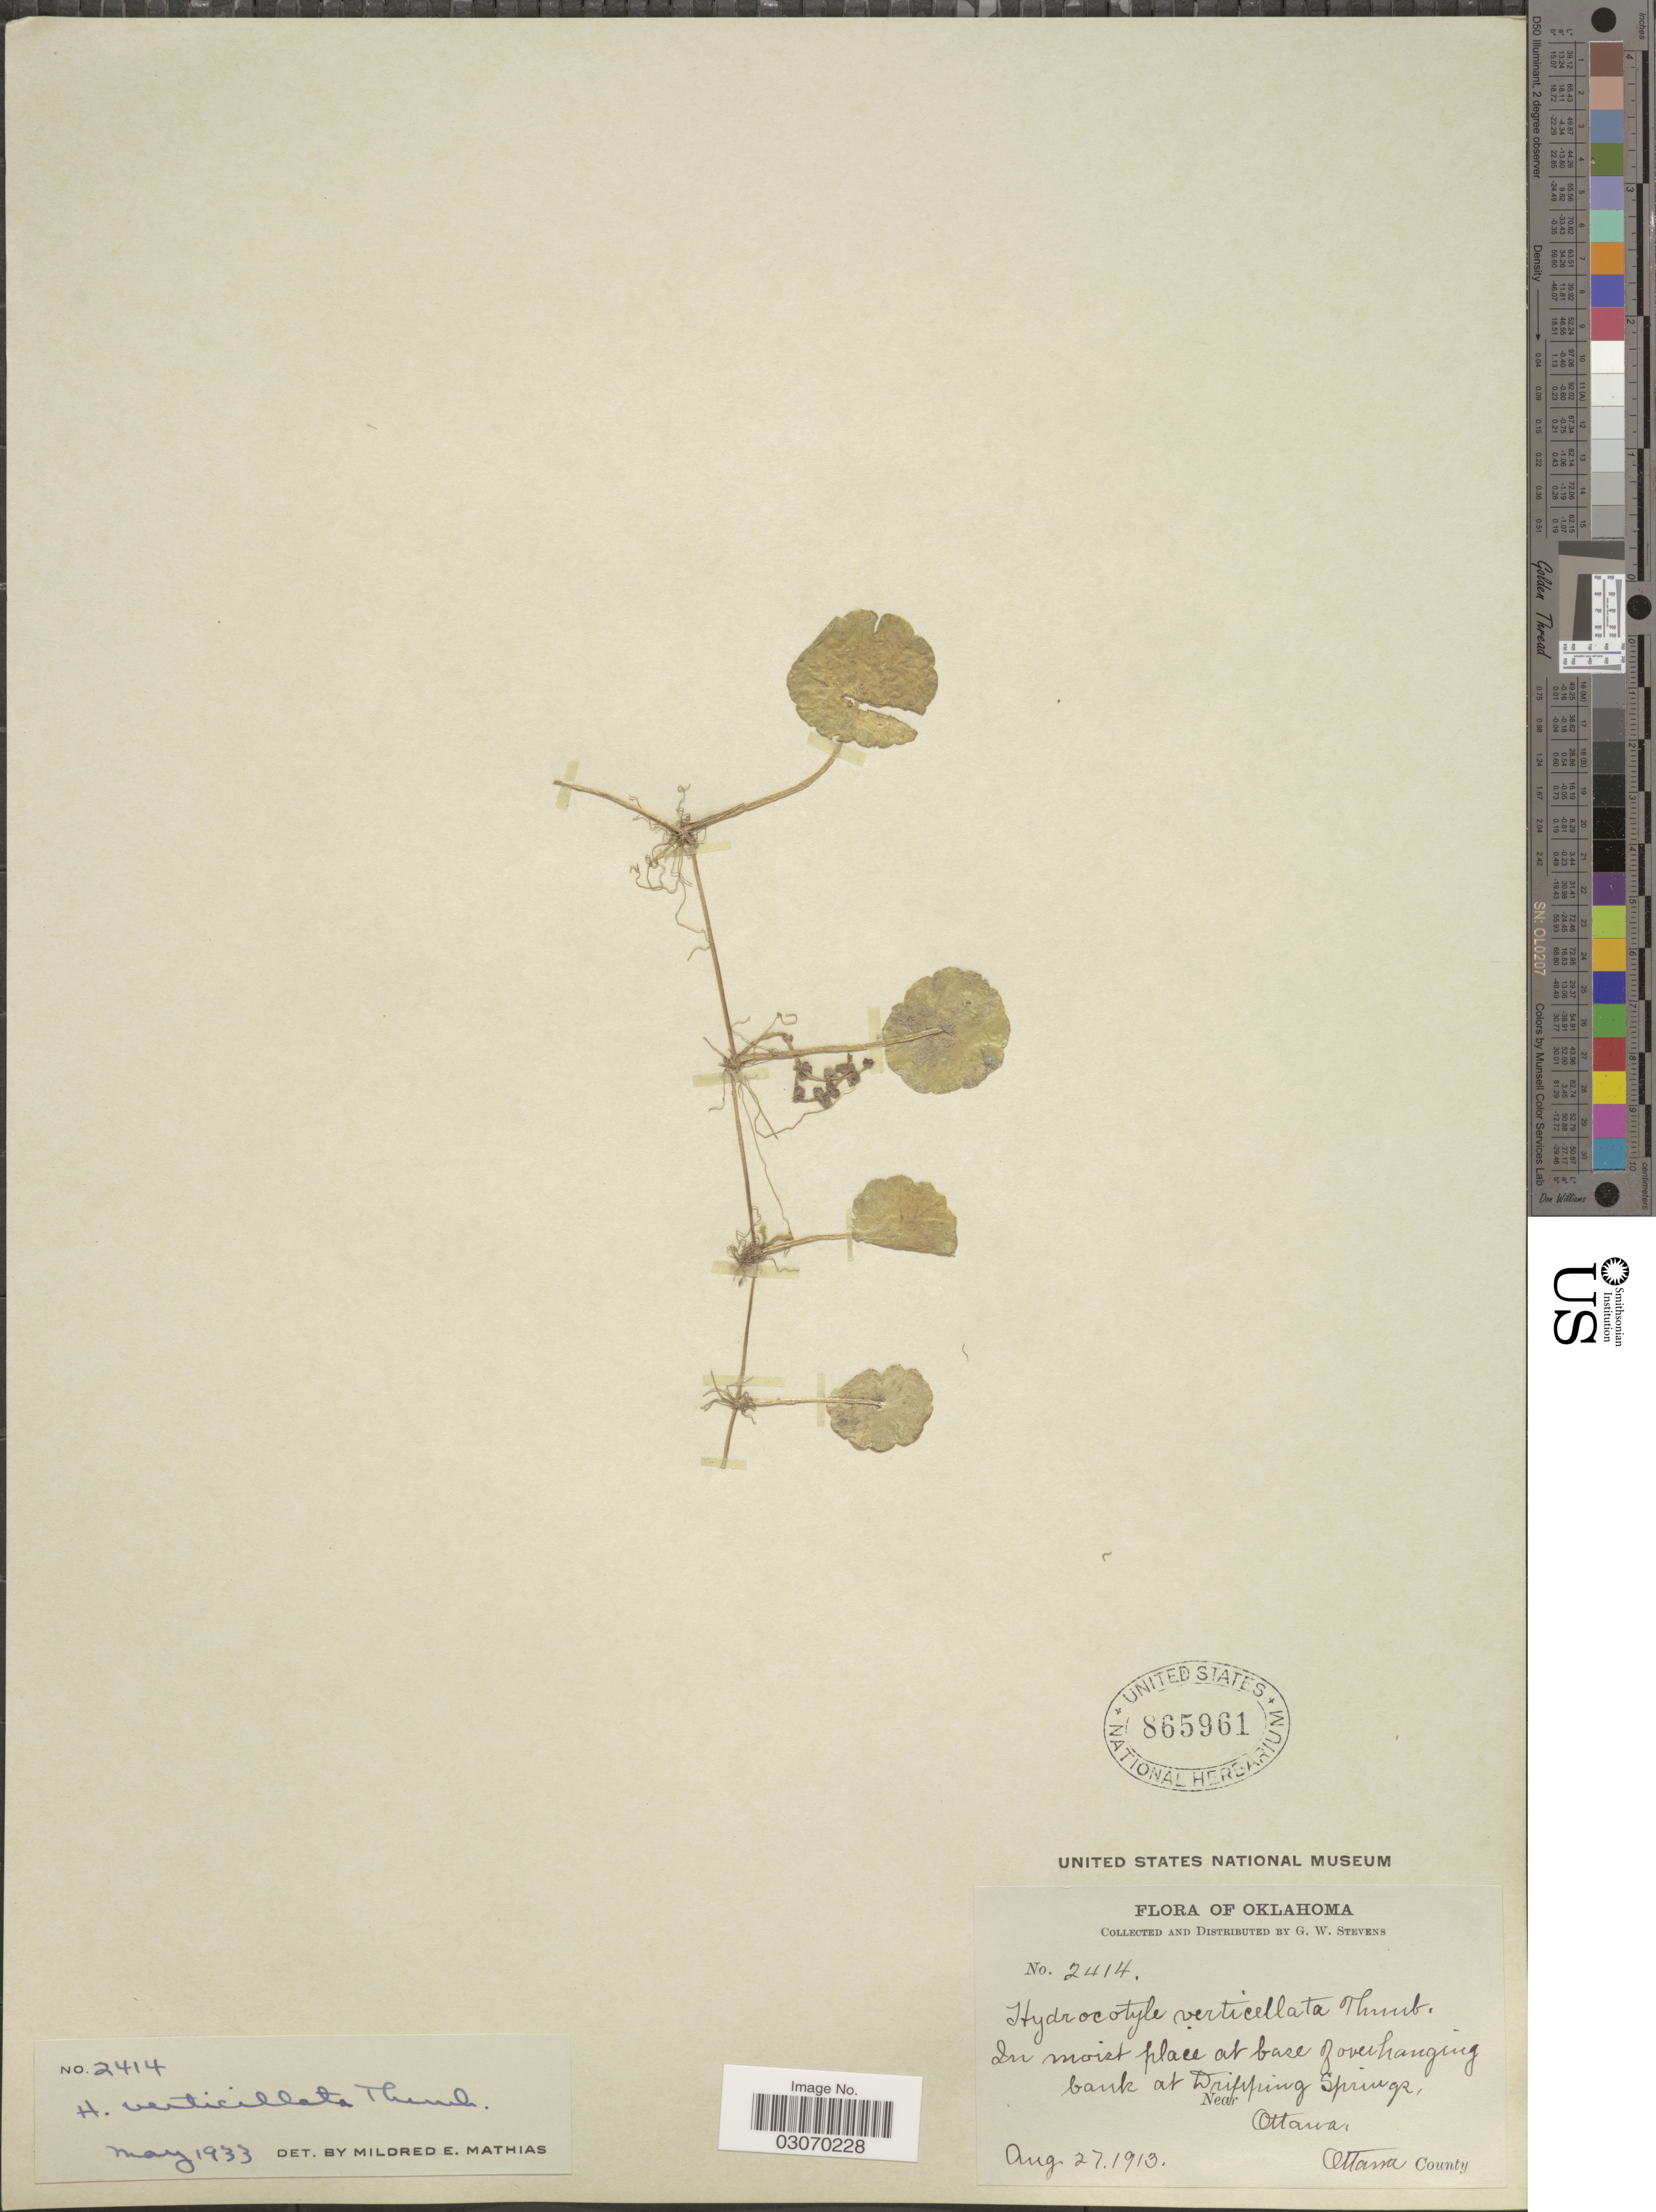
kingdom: Plantae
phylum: Tracheophyta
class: Magnoliopsida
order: Apiales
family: Araliaceae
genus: Hydrocotyle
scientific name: Hydrocotyle verticillata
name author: Thunb.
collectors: G. W. Stevens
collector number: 2414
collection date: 1913-08-27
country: United States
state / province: Oklahoma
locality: In moist place at base of overhanging bank at Dripping Springs, Near Ottawa, Ottawa County.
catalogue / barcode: US 865961